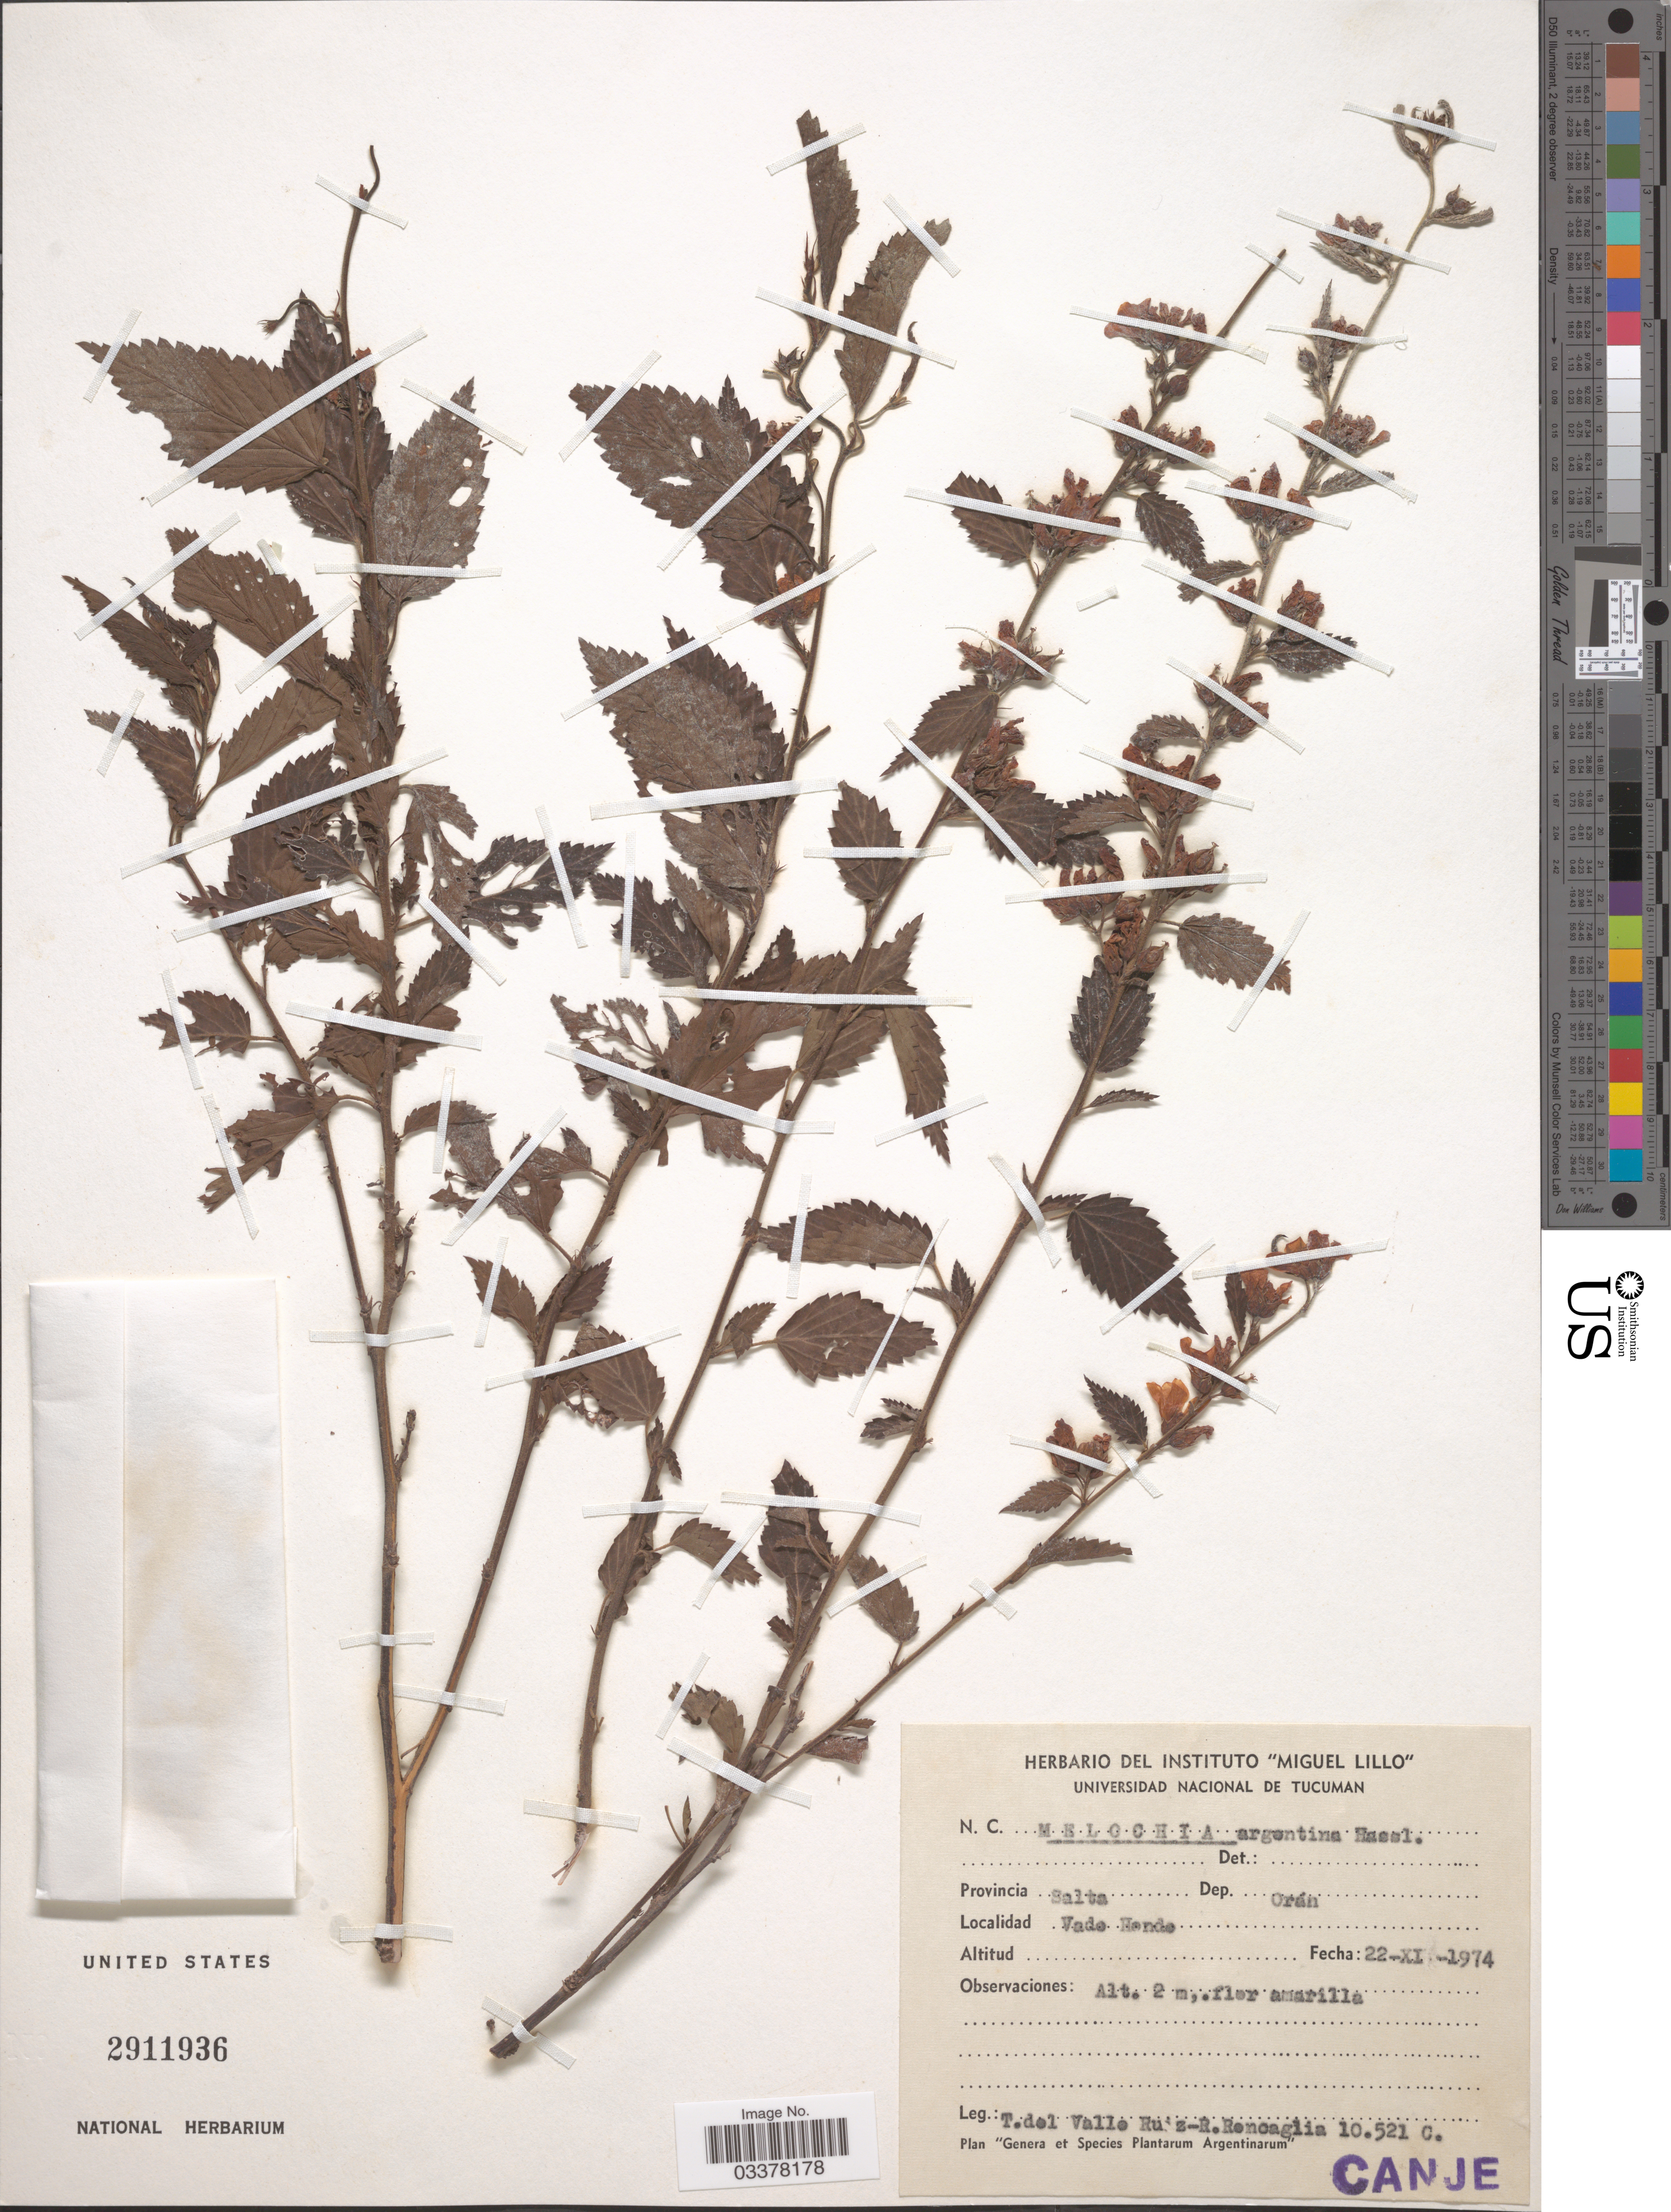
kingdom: Plantae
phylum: Tracheophyta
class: Magnoliopsida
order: Malvales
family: Malvaceae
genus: Melochia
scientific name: Melochia argentina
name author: R.E. Fr.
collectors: T. Valle Ruiz & R. Renoaglia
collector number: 10521 C.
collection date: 1974-11-22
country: Argentina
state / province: Salta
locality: Dep. Orán. Vade Hondo.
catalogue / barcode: US 2911936